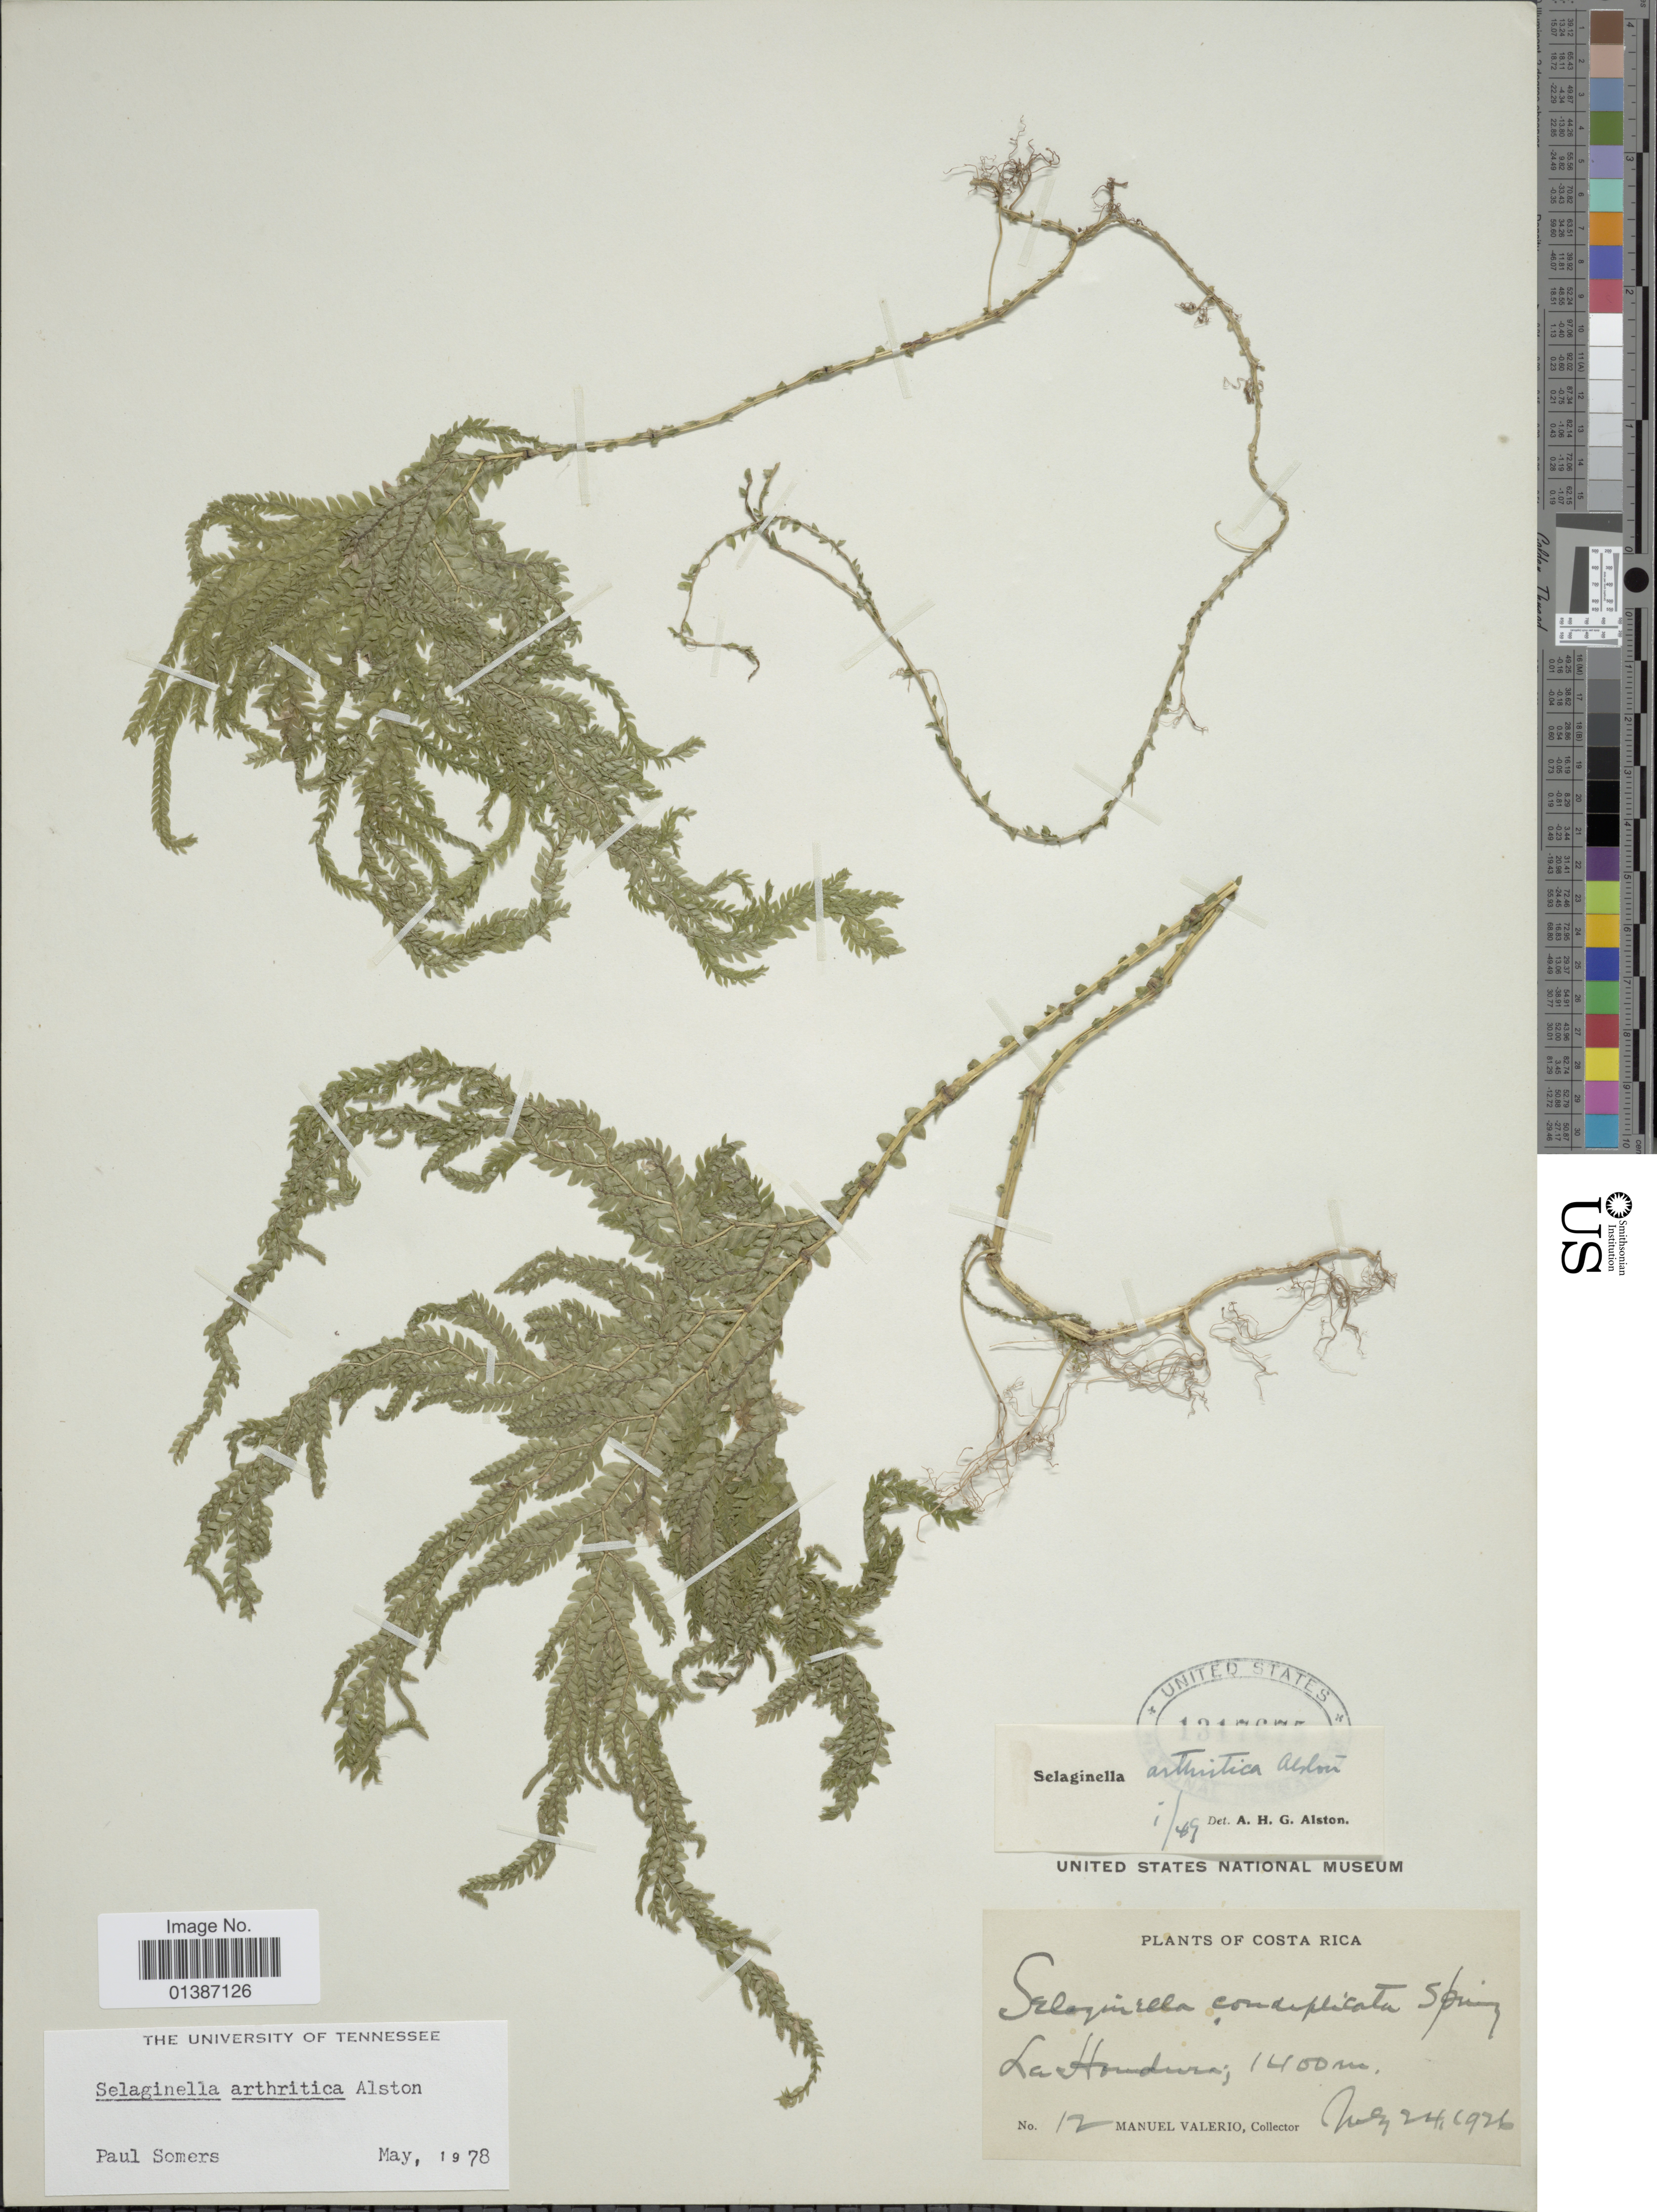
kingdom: Plantae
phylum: Tracheophyta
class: Lycopodiopsida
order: Selaginellales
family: Selaginellaceae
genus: Selaginella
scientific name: Selaginella arthritica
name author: Alston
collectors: M. Valerio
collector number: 12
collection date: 1926-07-24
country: Costa Rica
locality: La Hondura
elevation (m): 1400